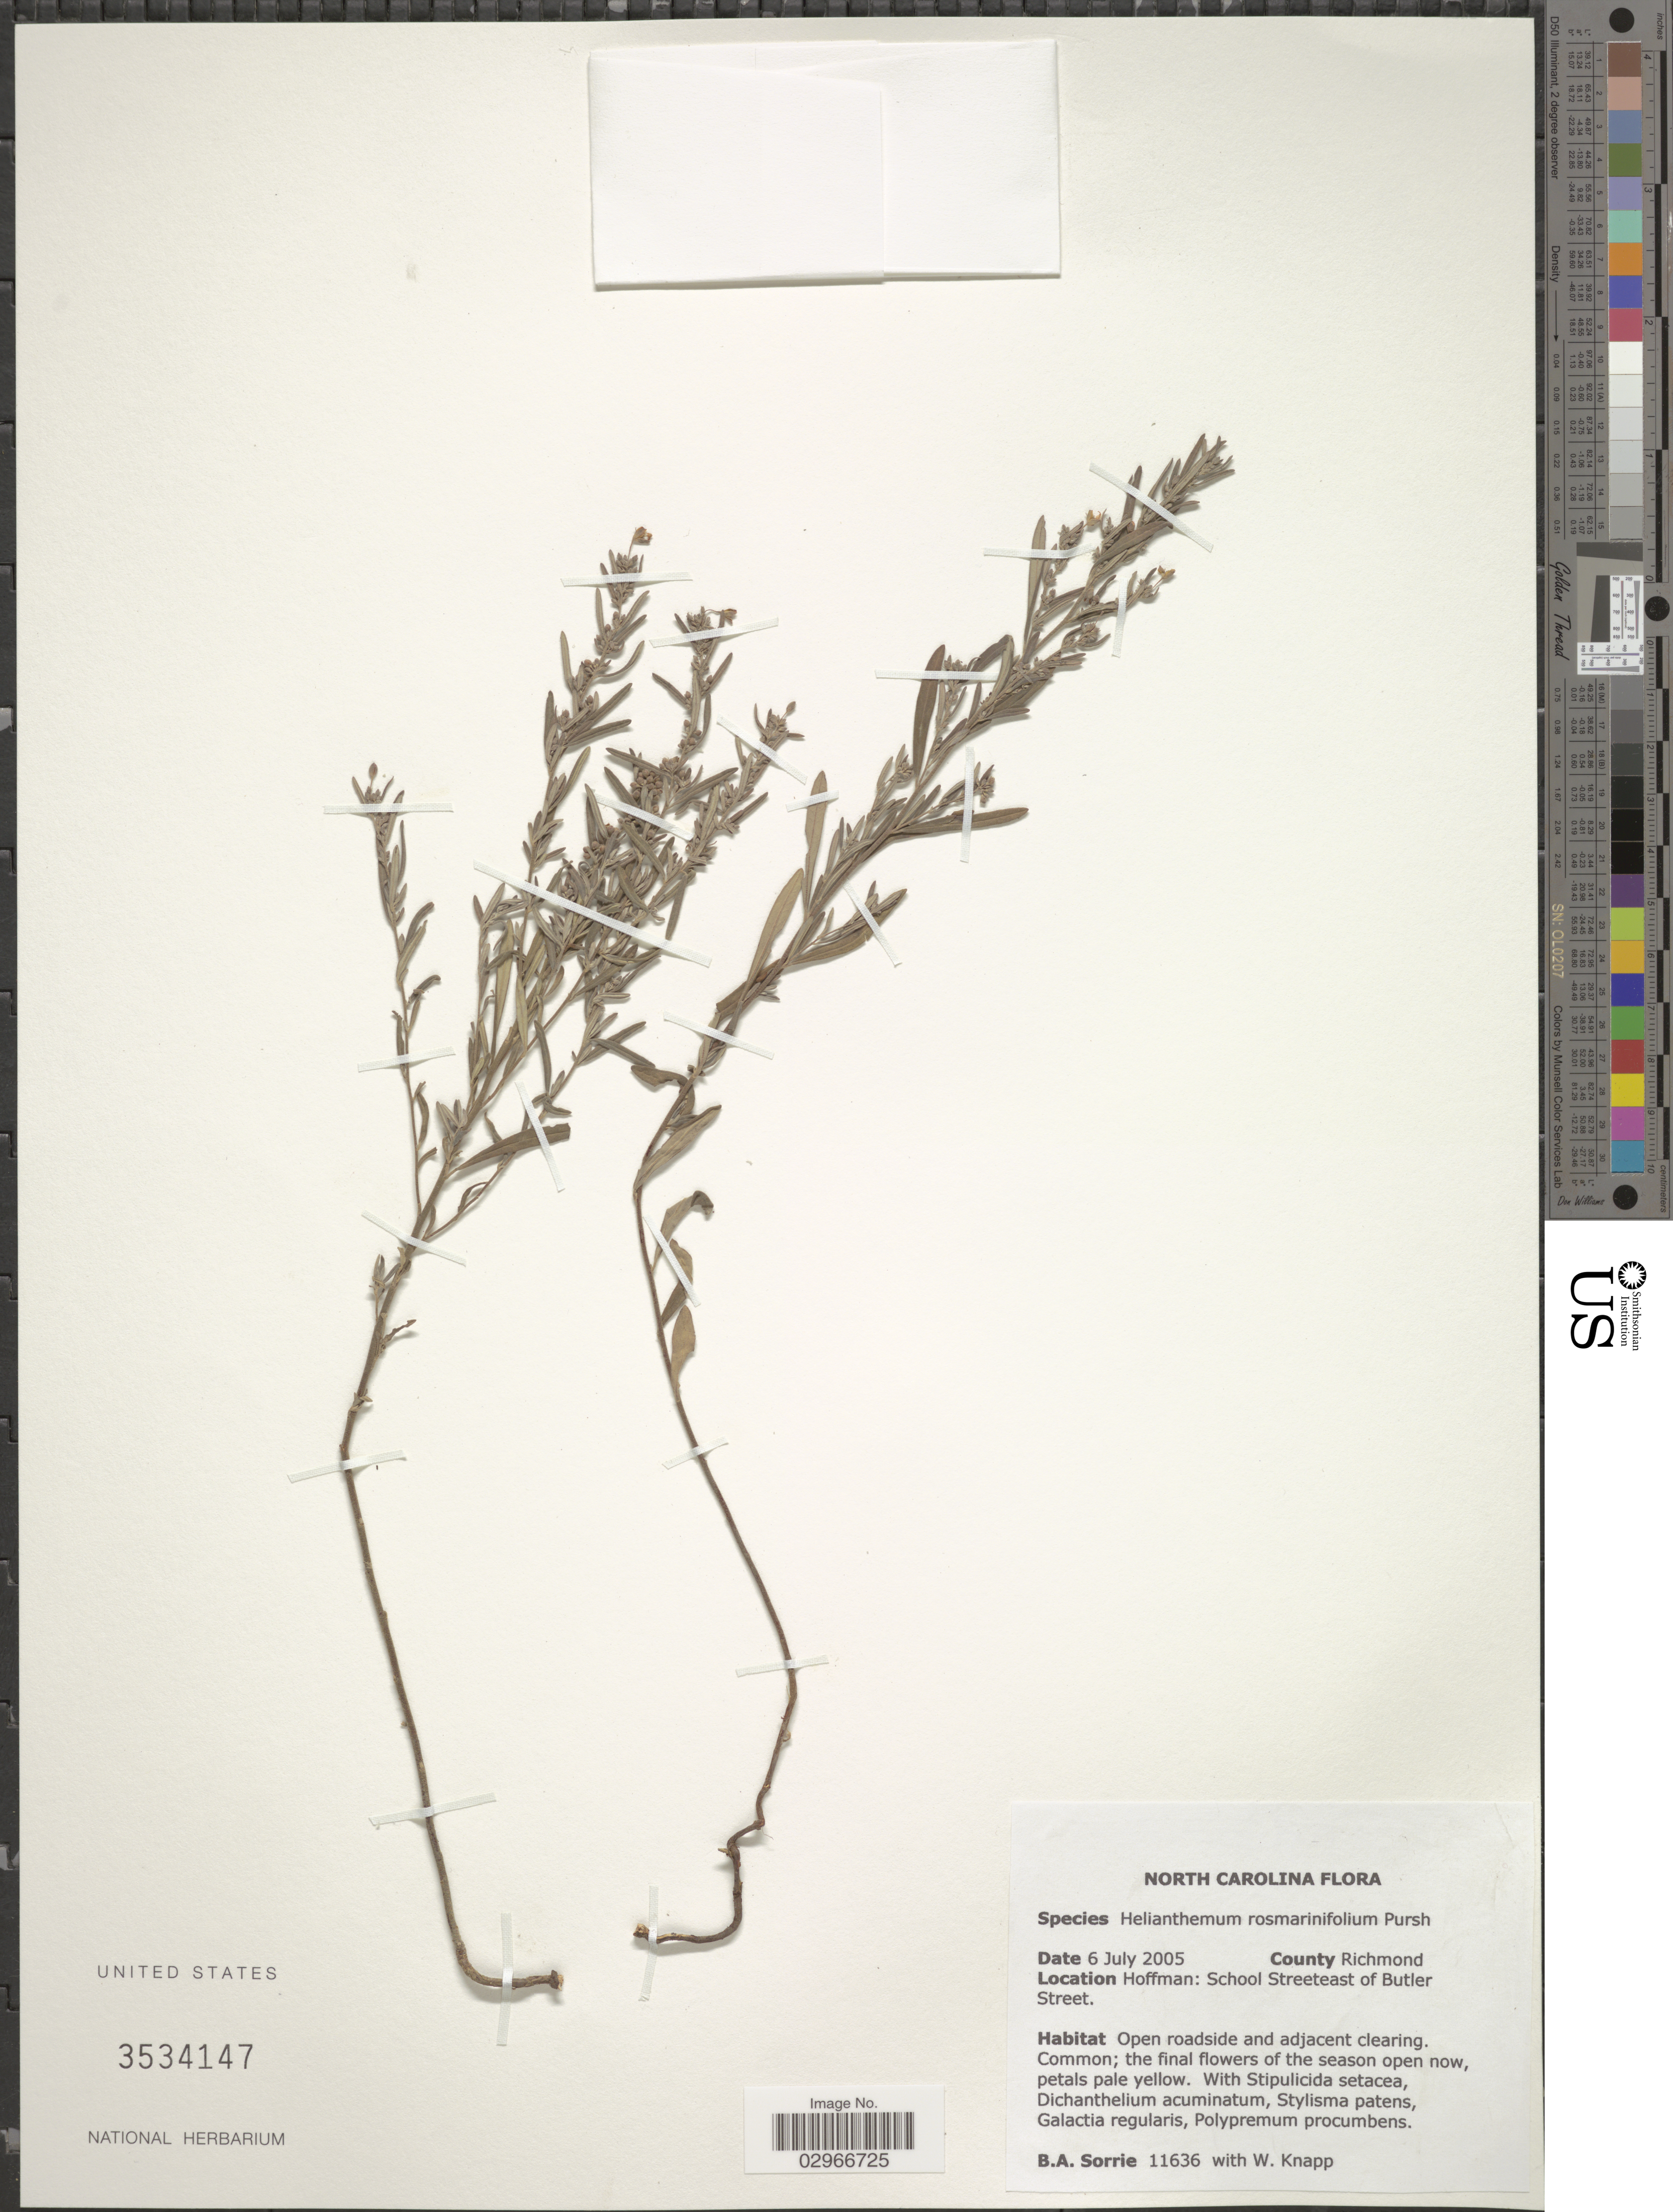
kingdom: Plantae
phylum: Tracheophyta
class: Magnoliopsida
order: Malvales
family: Cistaceae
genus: Helianthemum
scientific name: Helianthemum rosmarinifolium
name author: Pursh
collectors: B. Sorrie & W. Knapp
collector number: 11636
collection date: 2005-07-06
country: United States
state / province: North Carolina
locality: County Richmond, Hoffman: School Streeteast of Butler Street.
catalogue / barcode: US 3534147